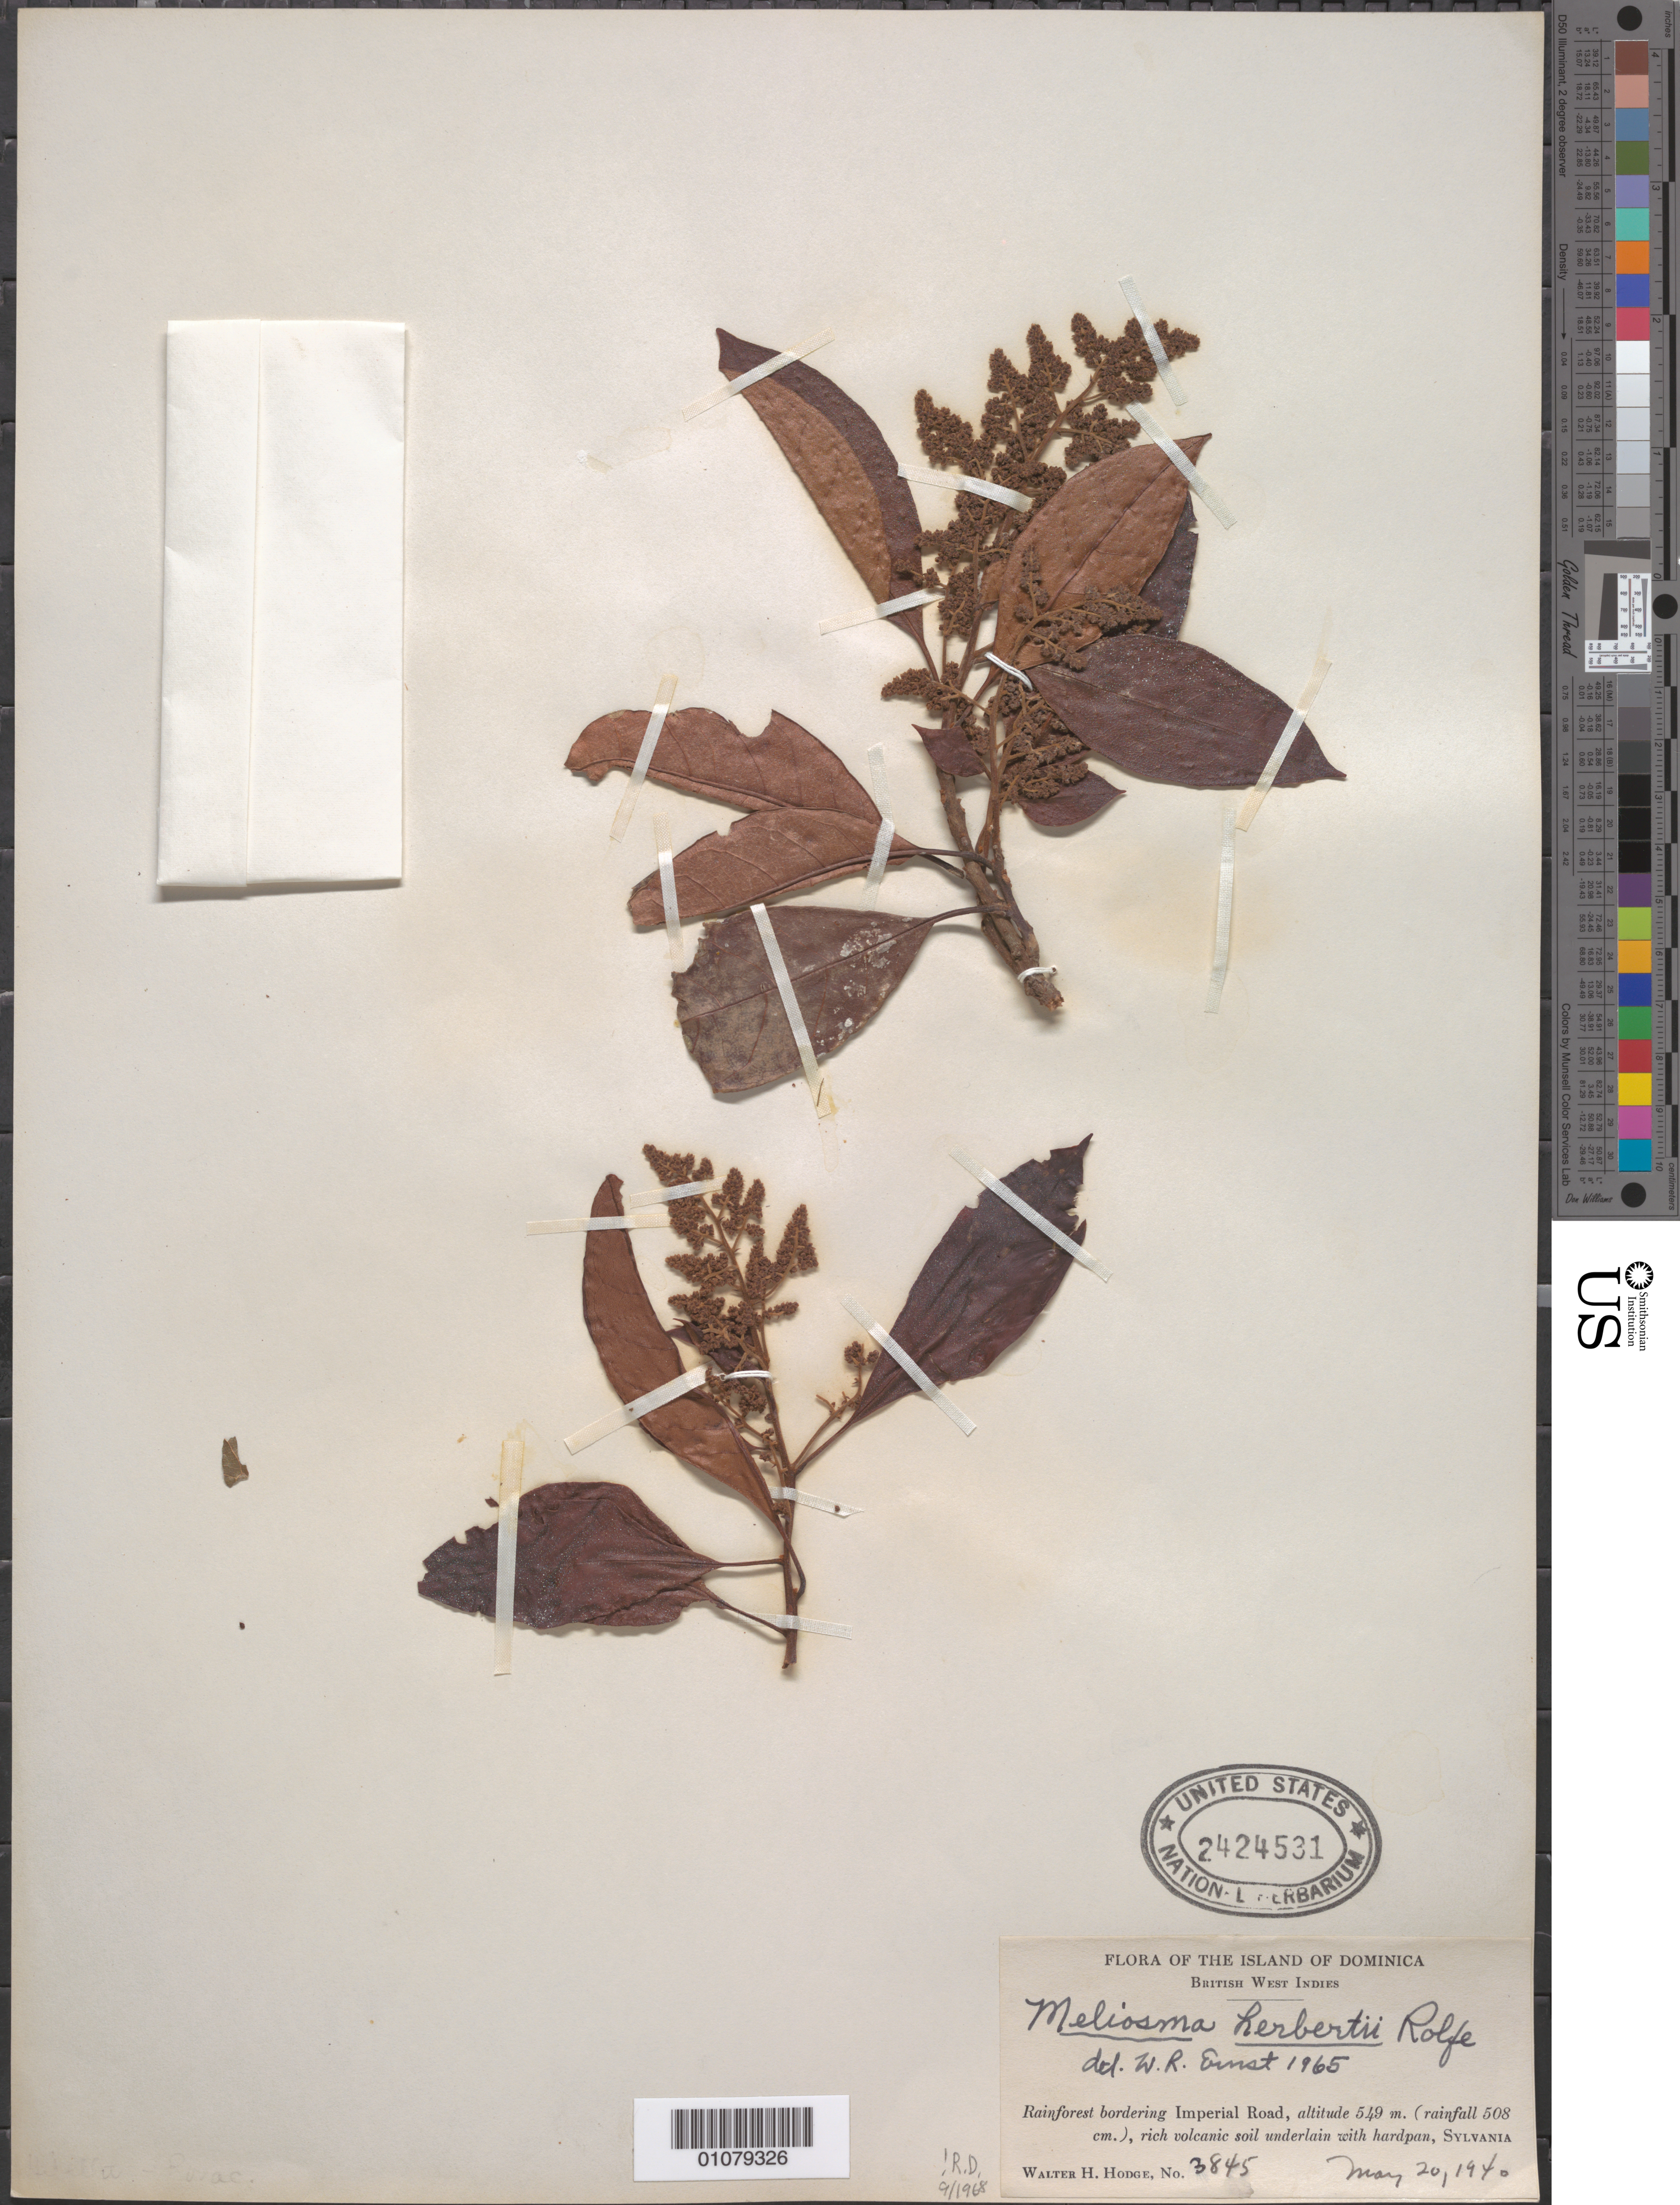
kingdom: Plantae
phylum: Tracheophyta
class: Magnoliopsida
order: Proteales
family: Sabiaceae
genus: Meliosma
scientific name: Meliosma herbertii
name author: Rolfe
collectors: W. Hodge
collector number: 3845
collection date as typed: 20 May 1940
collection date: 1940-05-20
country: Dominica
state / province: St. Paul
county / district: Sylvania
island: Dominica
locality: Rainforest bordering Imperial Road, Sylvania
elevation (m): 549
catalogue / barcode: US 2424531